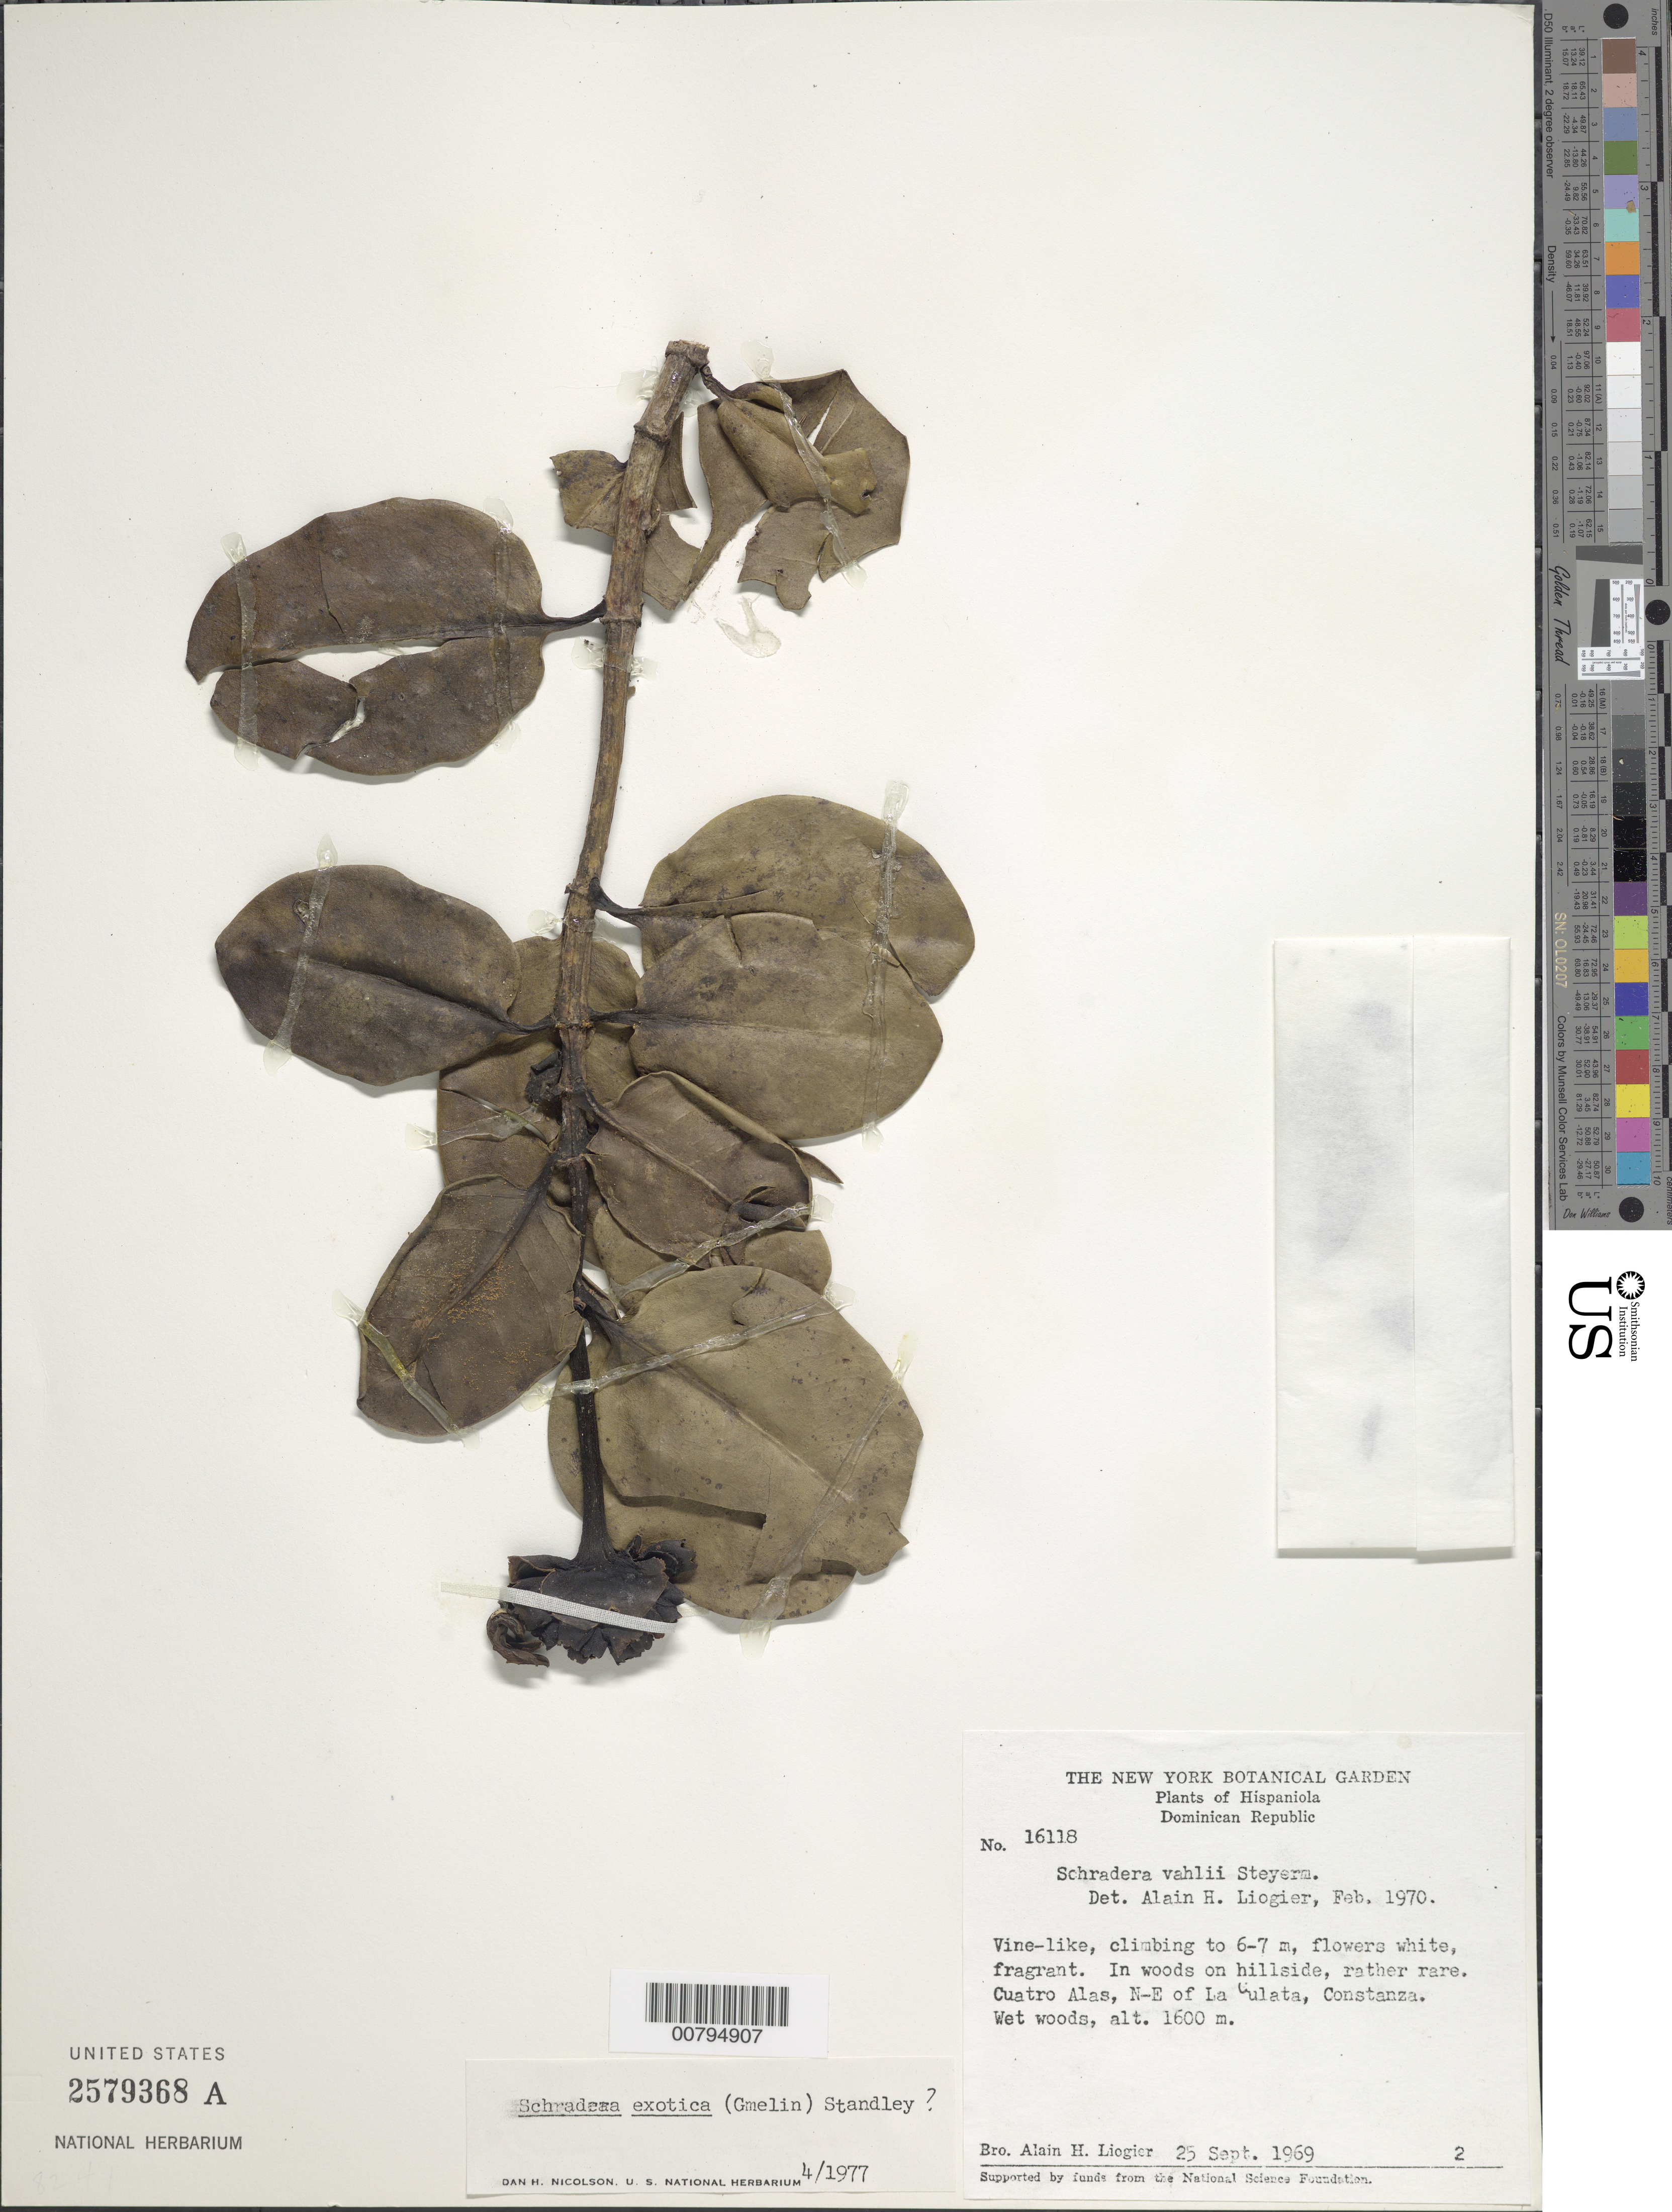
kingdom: Plantae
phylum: Tracheophyta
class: Magnoliopsida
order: Gentianales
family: Rubiaceae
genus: Schradera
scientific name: Schradera exotica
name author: (J.F. Gmel.) Standl.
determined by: Nicholson, D. H., (US), NMNH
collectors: A. H. Liogier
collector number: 16118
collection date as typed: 25 Sep 1969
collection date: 1969-09-25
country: Dominican Republic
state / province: La Vega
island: Hispaniola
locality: Cuatro Alas, NE of La Culata, Constanza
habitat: Climbing, in wet woods on hillside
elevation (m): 1600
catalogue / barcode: US 2579368A